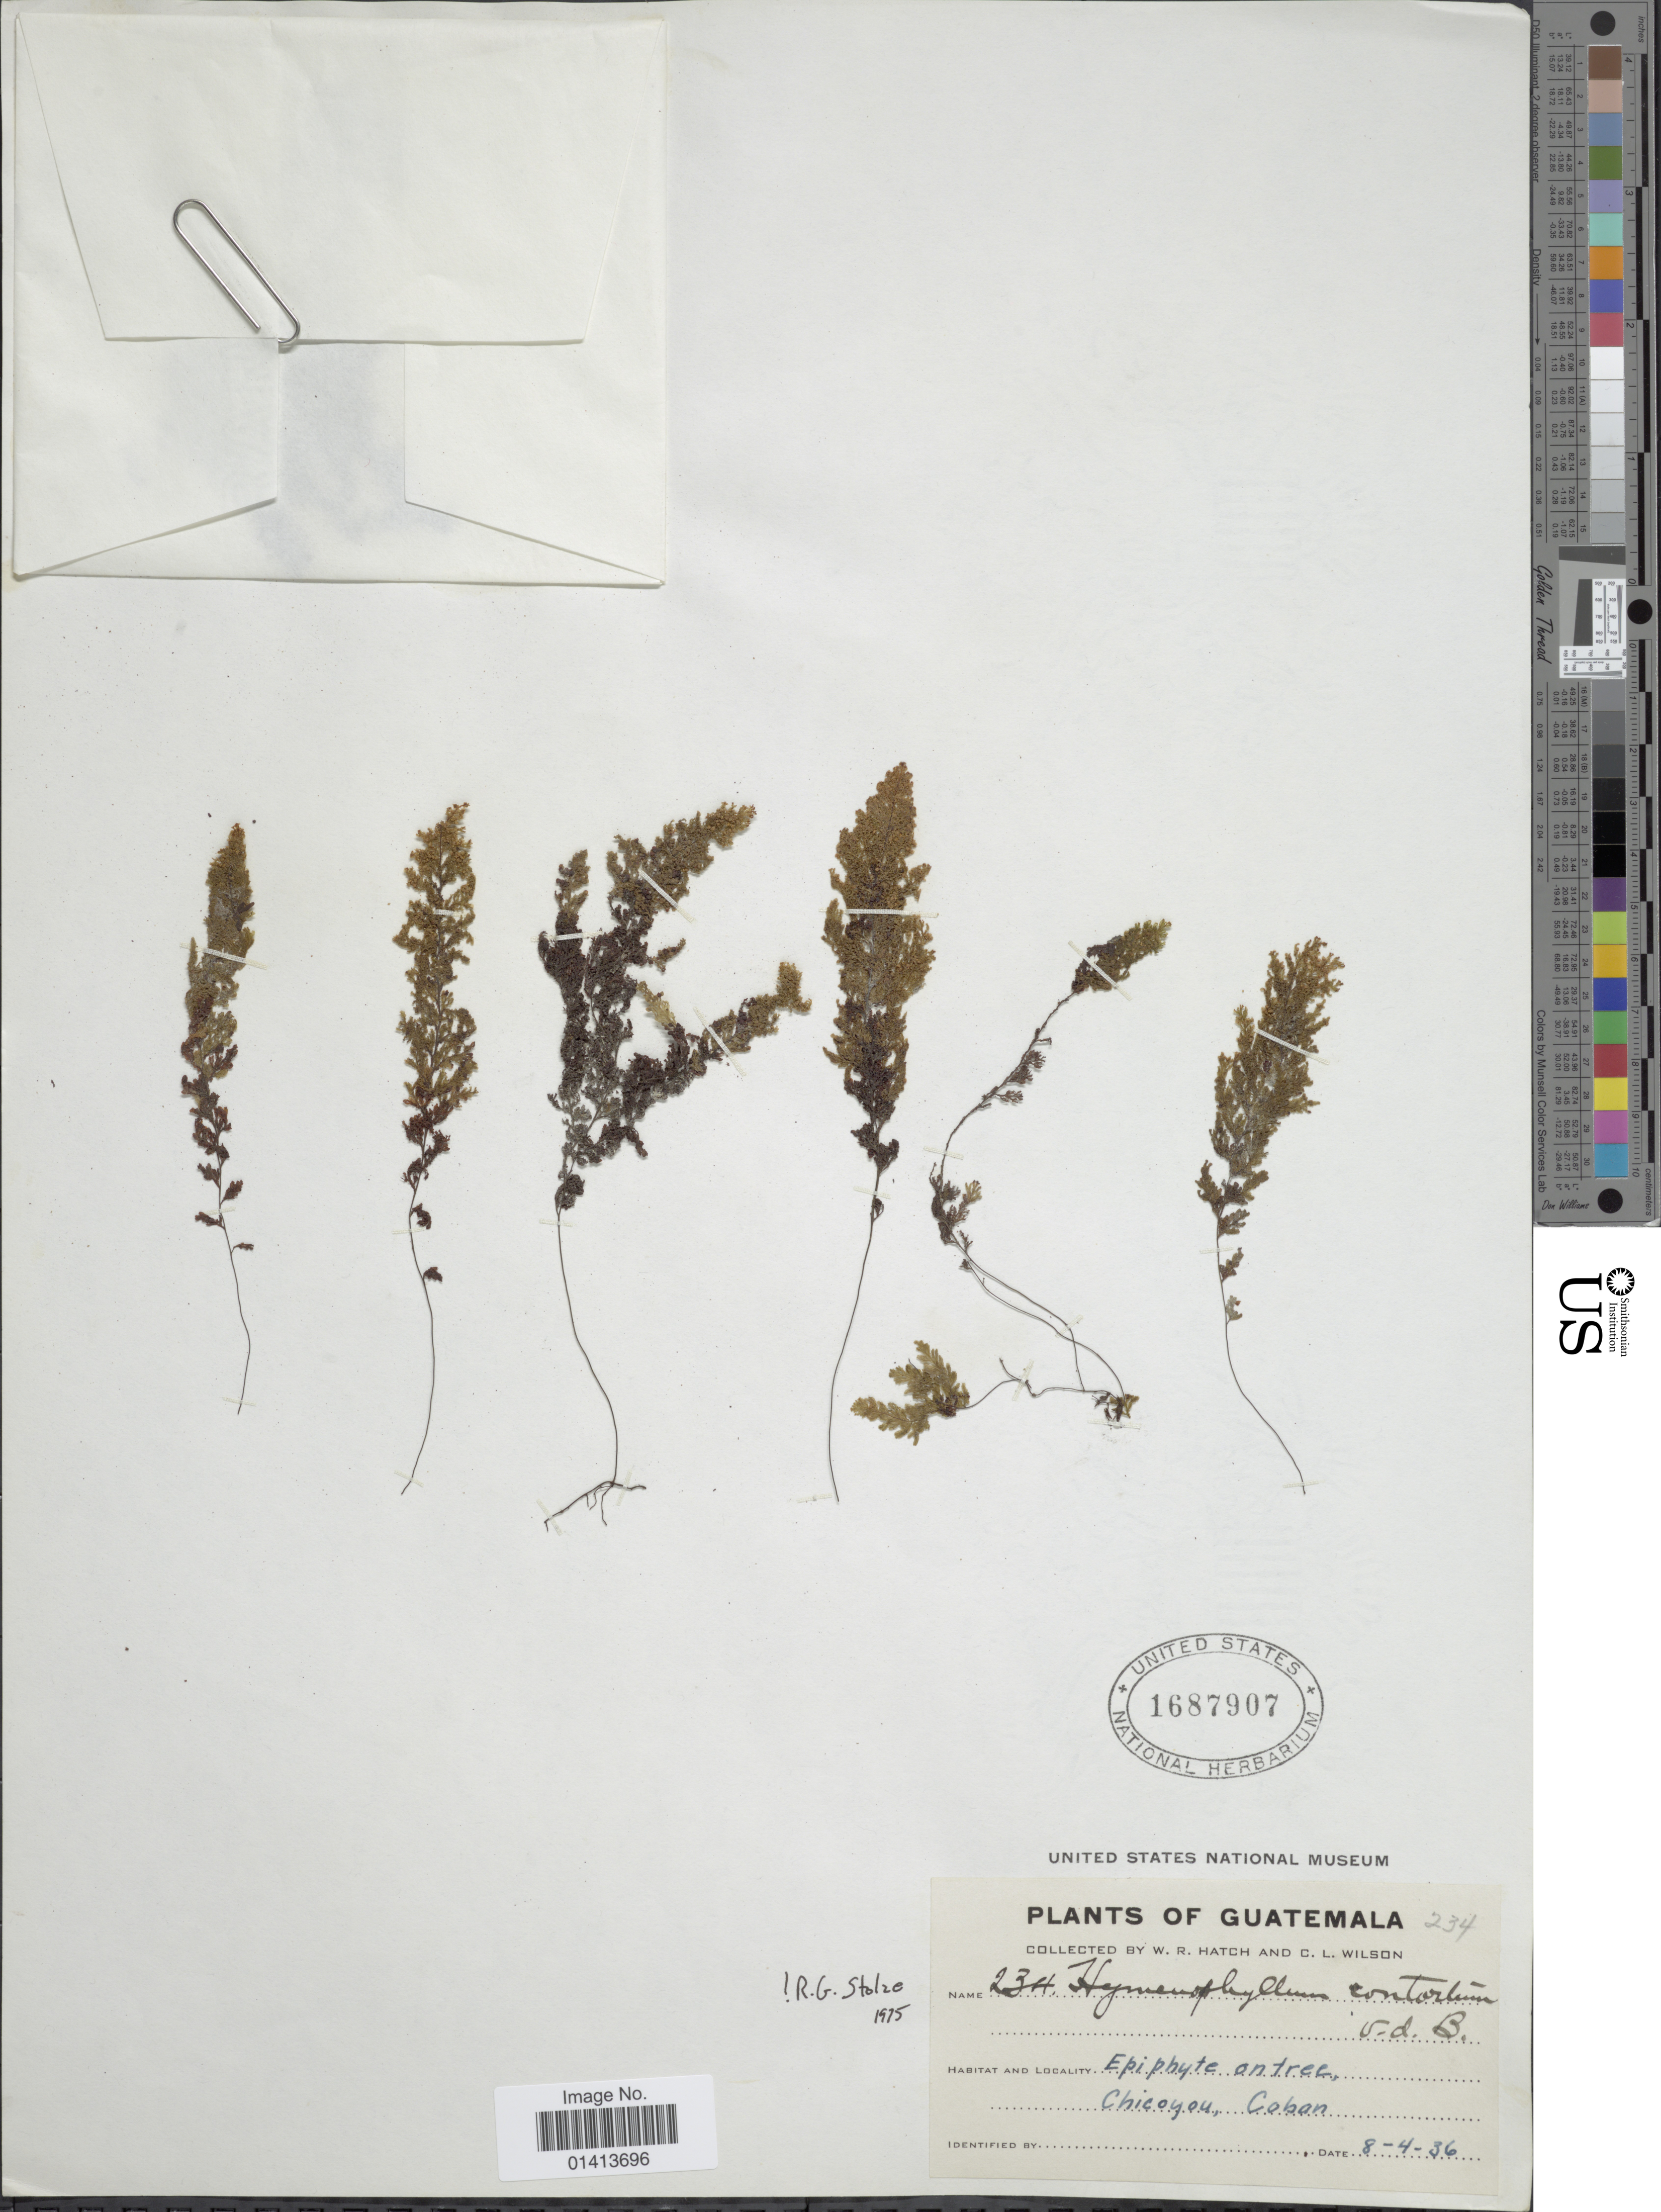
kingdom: Plantae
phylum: Tracheophyta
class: Polypodiopsida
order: Hymenophyllales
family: Hymenophyllaceae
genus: Hymenophyllum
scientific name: Hymenophyllum contortum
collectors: W. Hatch & C. L. Wilson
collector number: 234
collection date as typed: Transcribed d/m/y: 8/4/36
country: Guatemala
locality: Chicoyou, Coban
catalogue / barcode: US 1687907